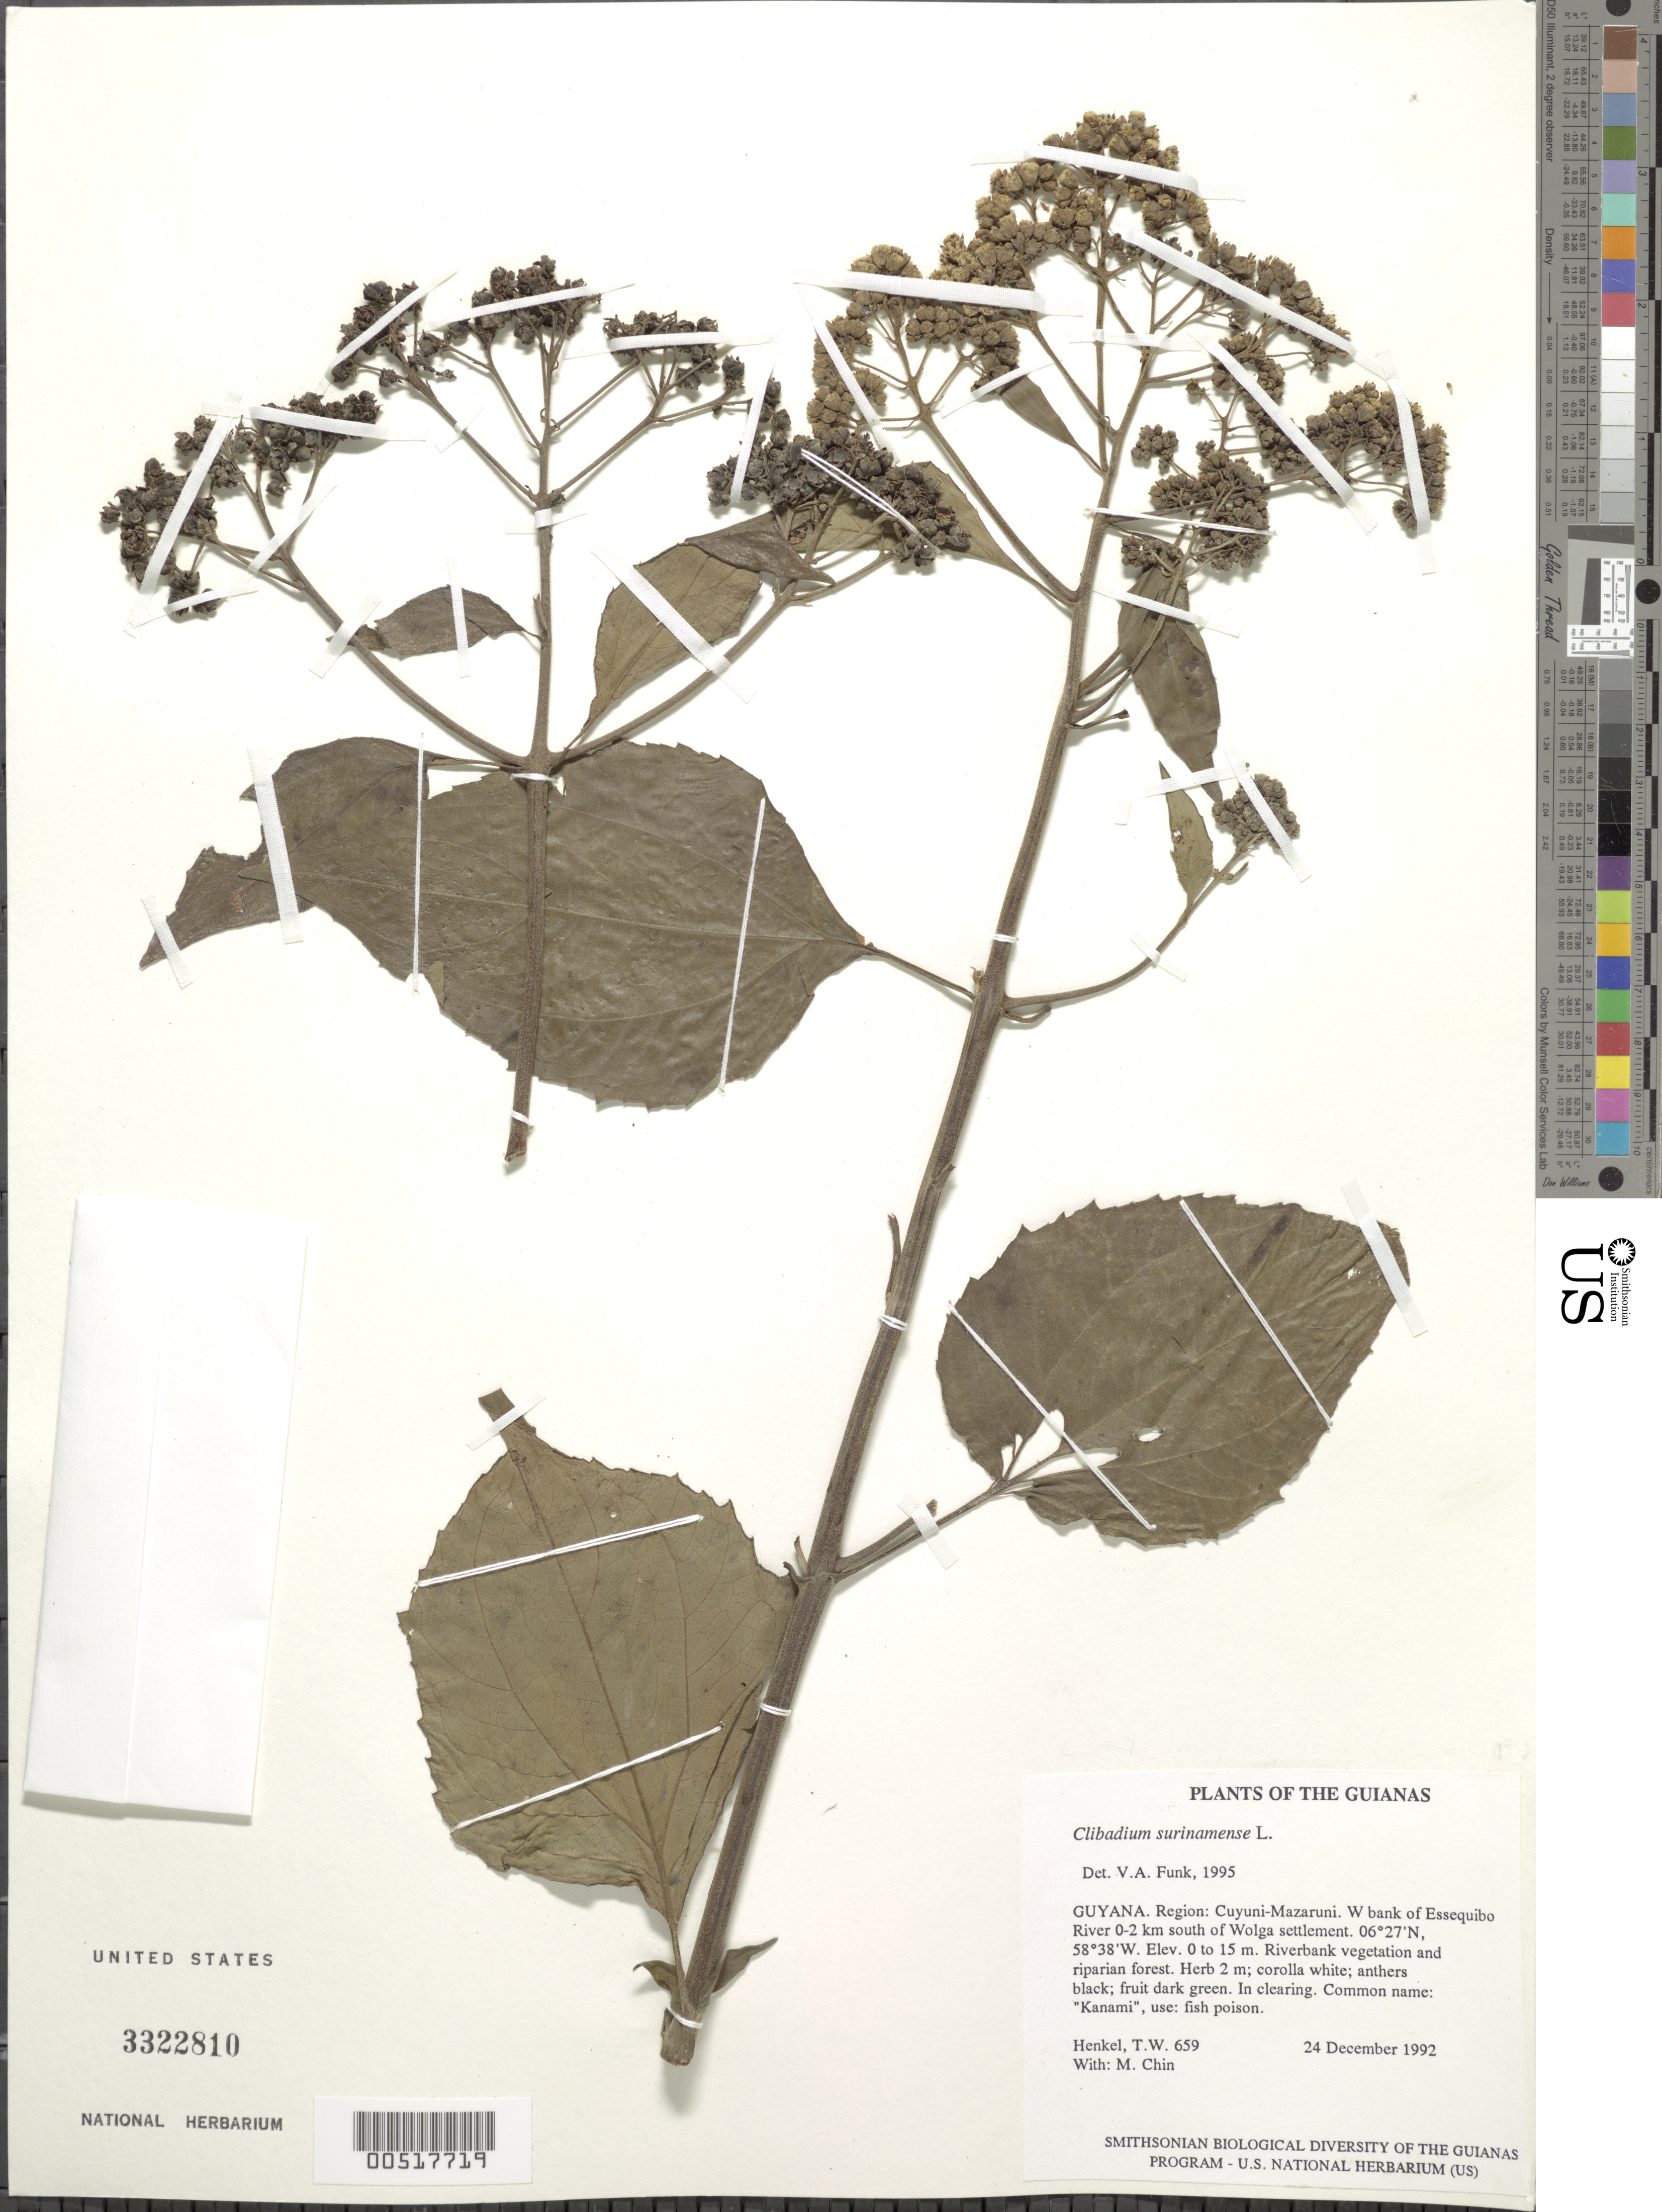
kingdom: Plantae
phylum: Tracheophyta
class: Magnoliopsida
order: Asterales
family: Asteraceae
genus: Clibadium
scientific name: Clibadium surinamense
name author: L.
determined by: Funk, Vicki A., (BOT), Smithsonian Institution - National Museum of Natural History (UNITED STATES)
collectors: T. Henkel & M. Chin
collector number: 659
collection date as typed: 24 December 1992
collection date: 1992-12-24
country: Guyana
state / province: Cuyuni-Mazaruni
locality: W bank of Essequibo River 0-2 km south of Wolga settlement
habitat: Riverbank vegetation and riparian forest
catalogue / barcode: US 3322810